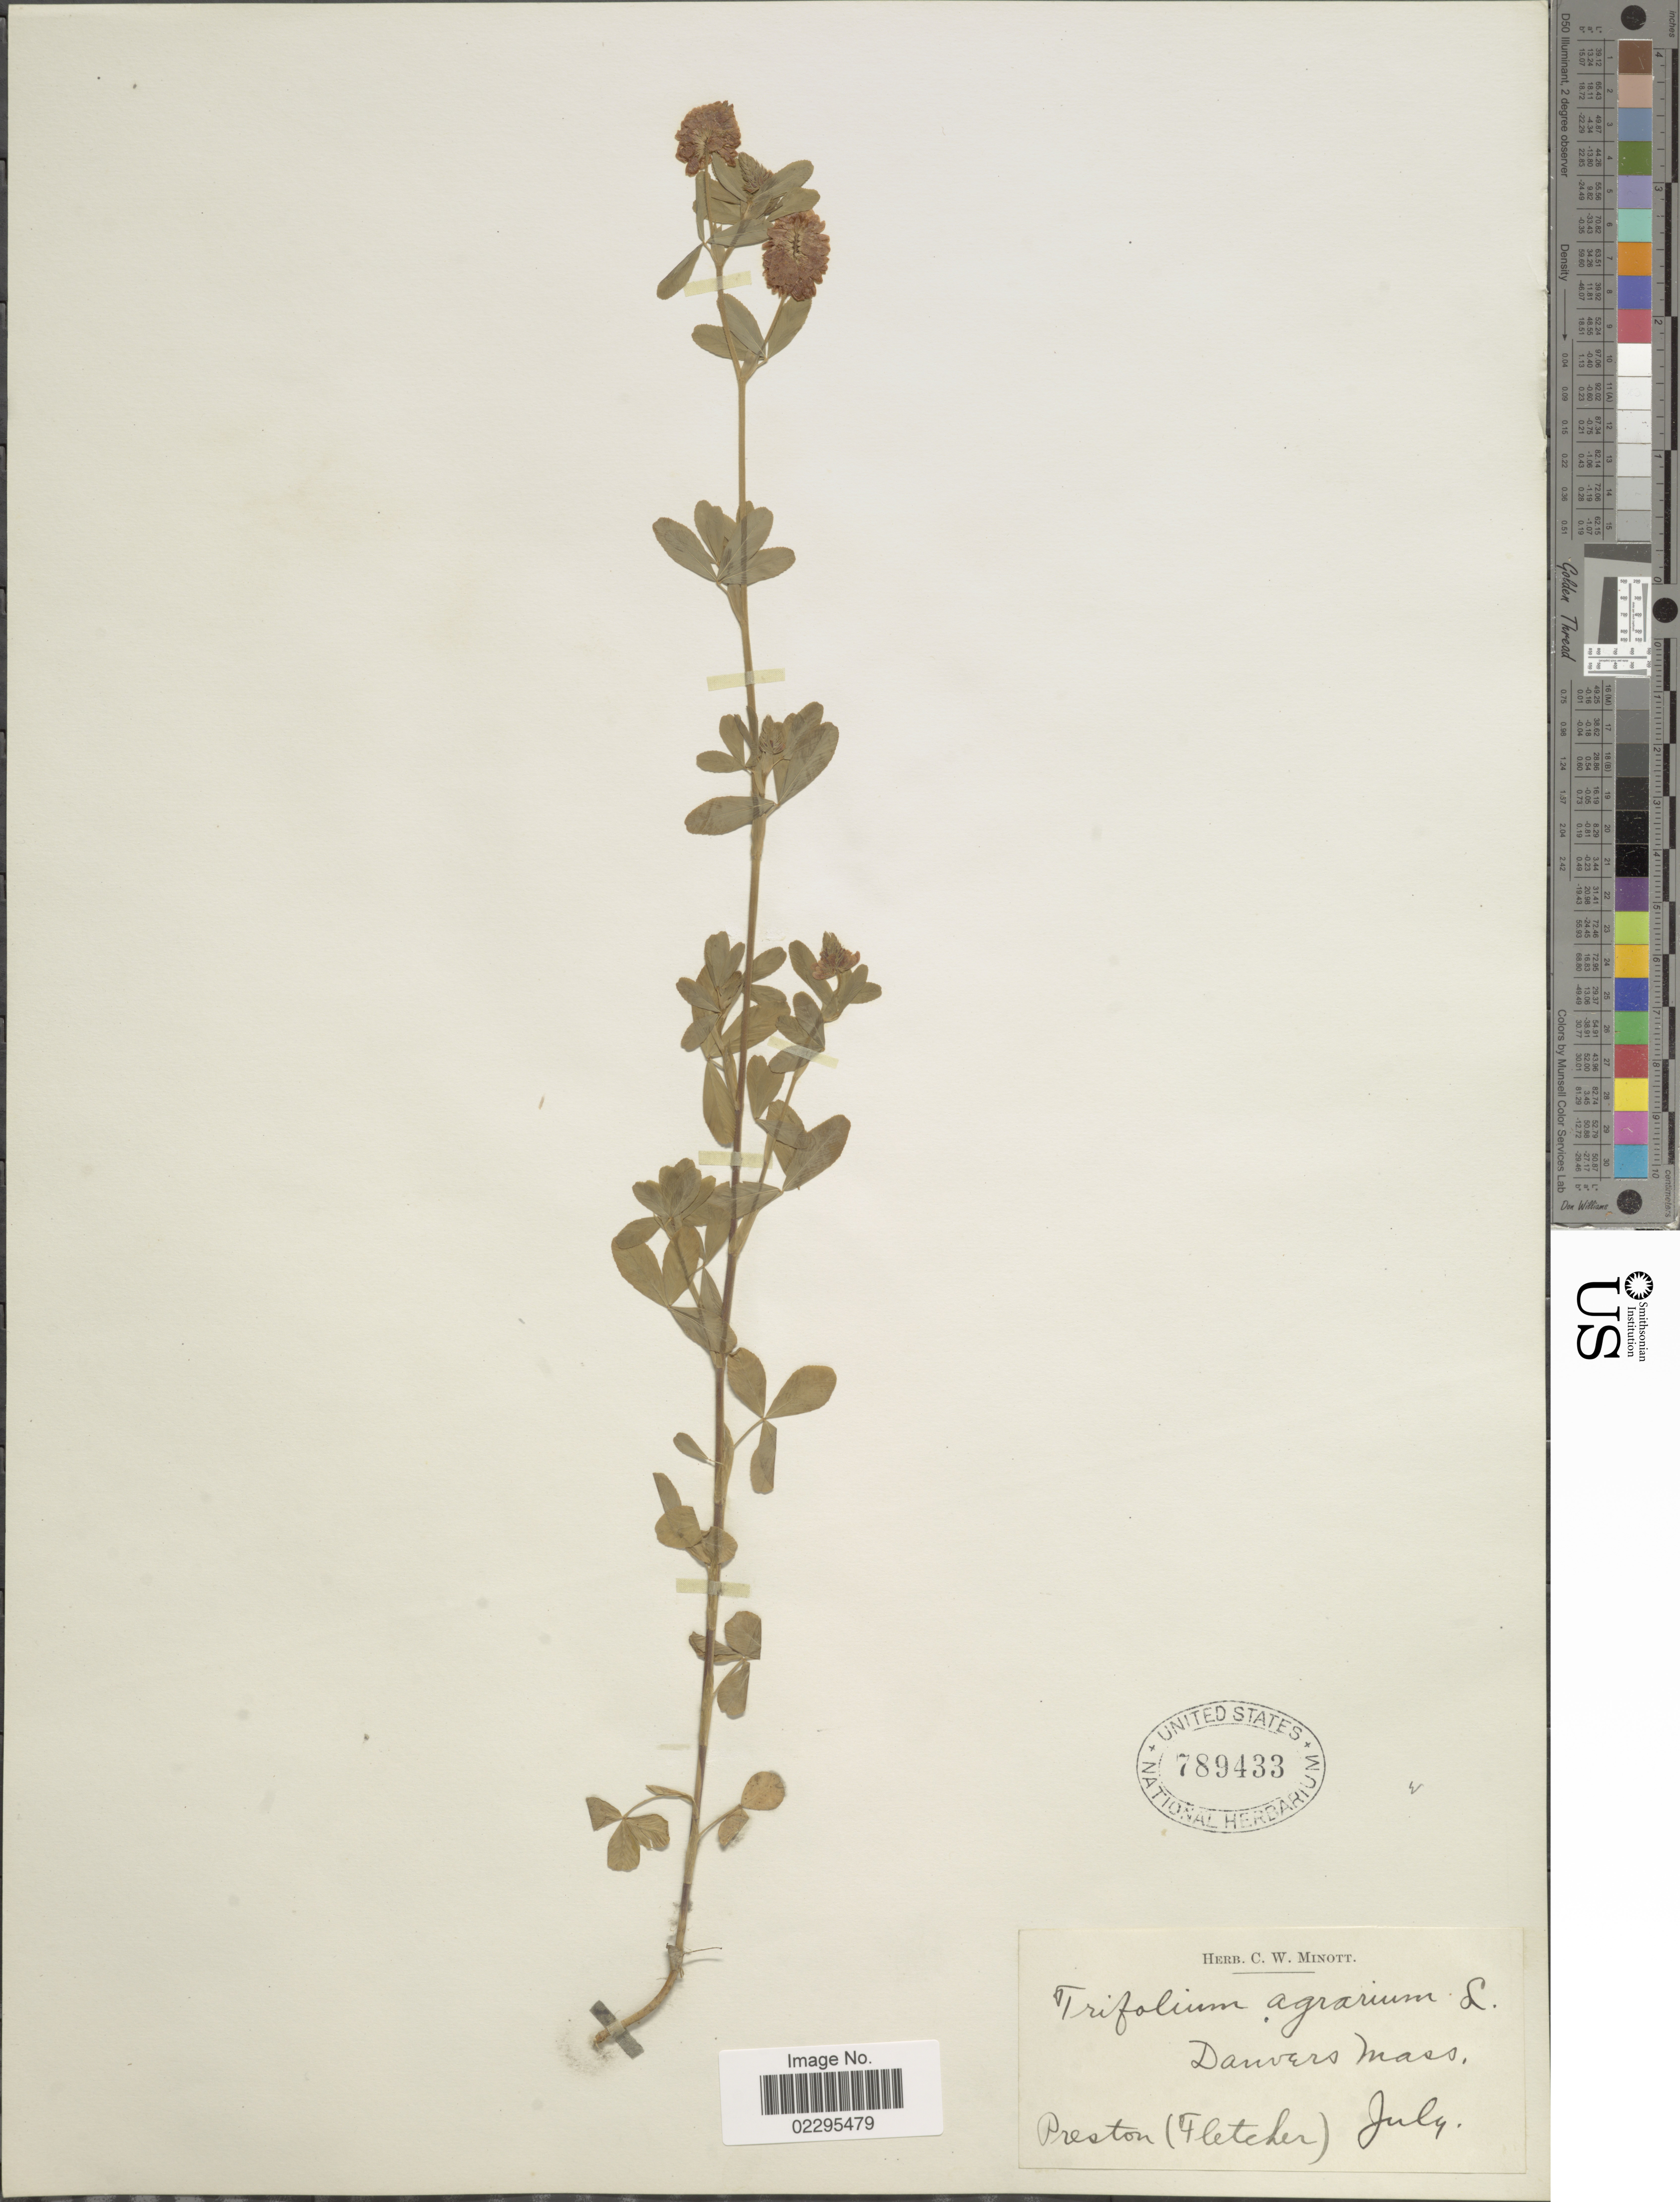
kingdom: Plantae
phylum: Tracheophyta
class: Magnoliopsida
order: Fabales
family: Fabaceae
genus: Trifolium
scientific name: Trifolium agrarium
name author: L.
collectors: Preston & -. Fletcher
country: United States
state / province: Massachusetts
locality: Danvers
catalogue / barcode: US 789433